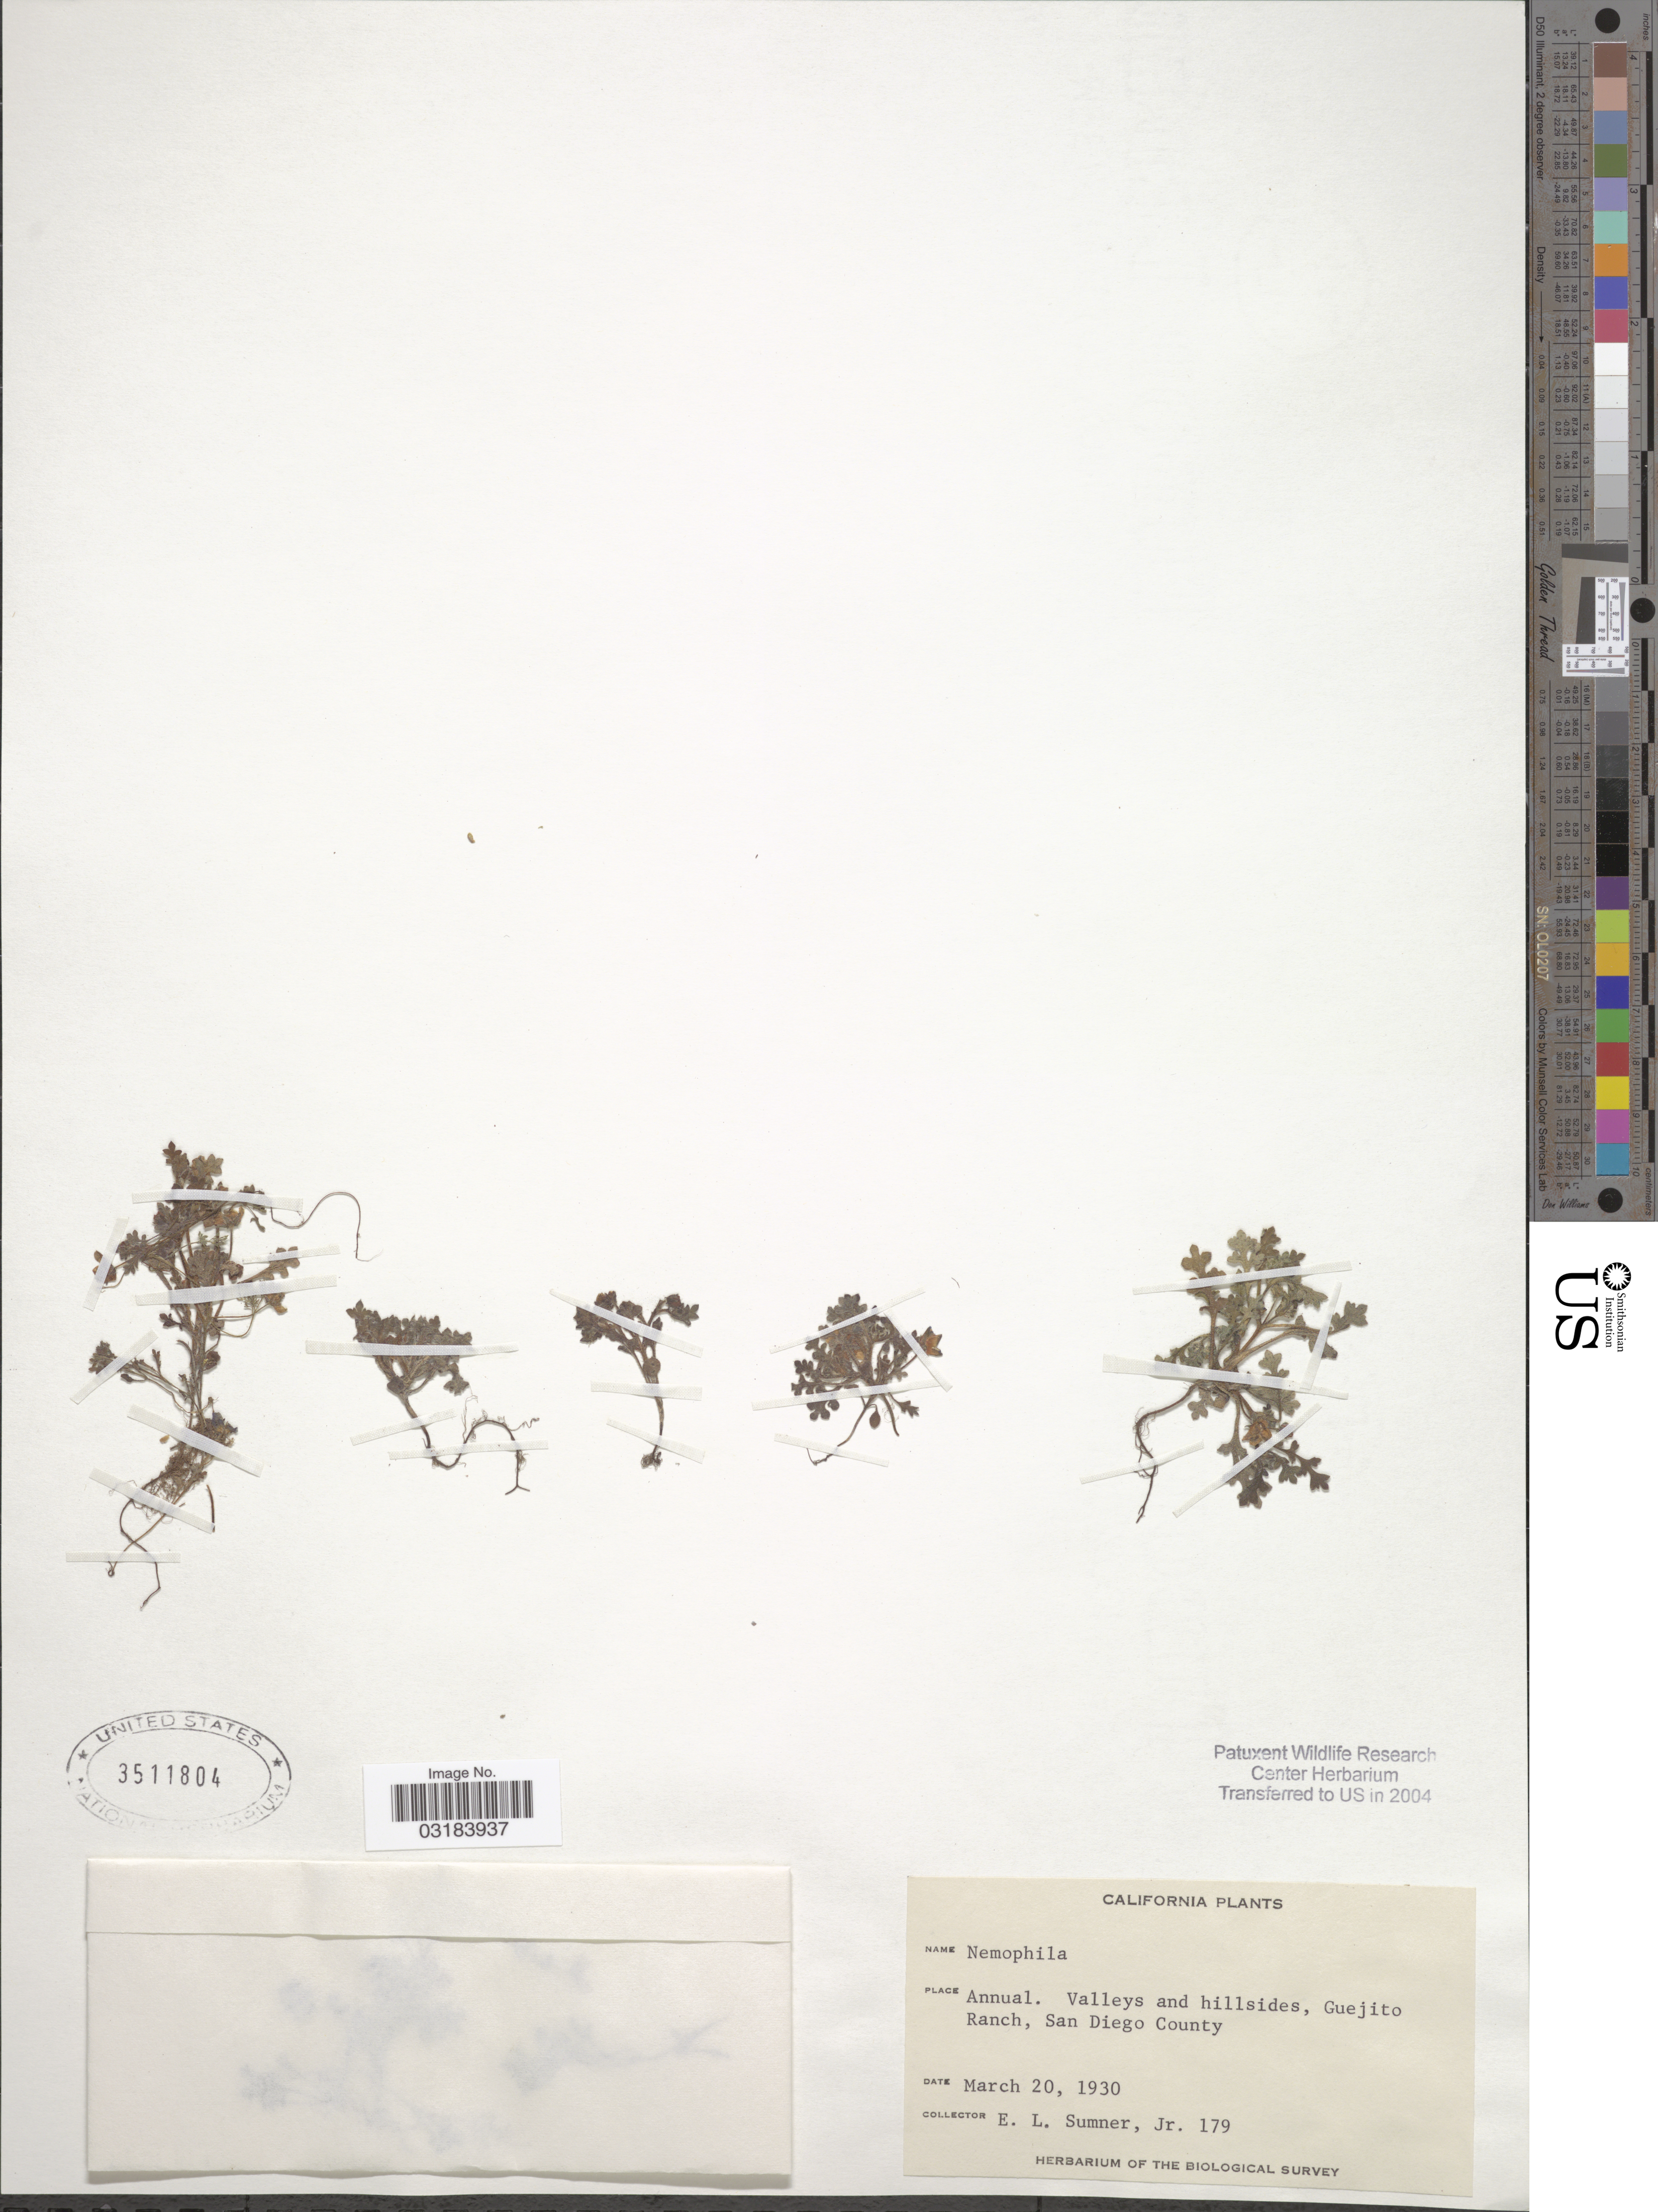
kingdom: Plantae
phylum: Tracheophyta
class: Magnoliopsida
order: Boraginales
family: Hydrophyllaceae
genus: Nemophila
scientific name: Nemophila sp.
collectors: E. Summer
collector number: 179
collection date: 1930-03-20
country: United States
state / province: California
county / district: San Diego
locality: Valleys and hillsides, Guejito Ranch, San Diego County.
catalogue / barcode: US 3511804